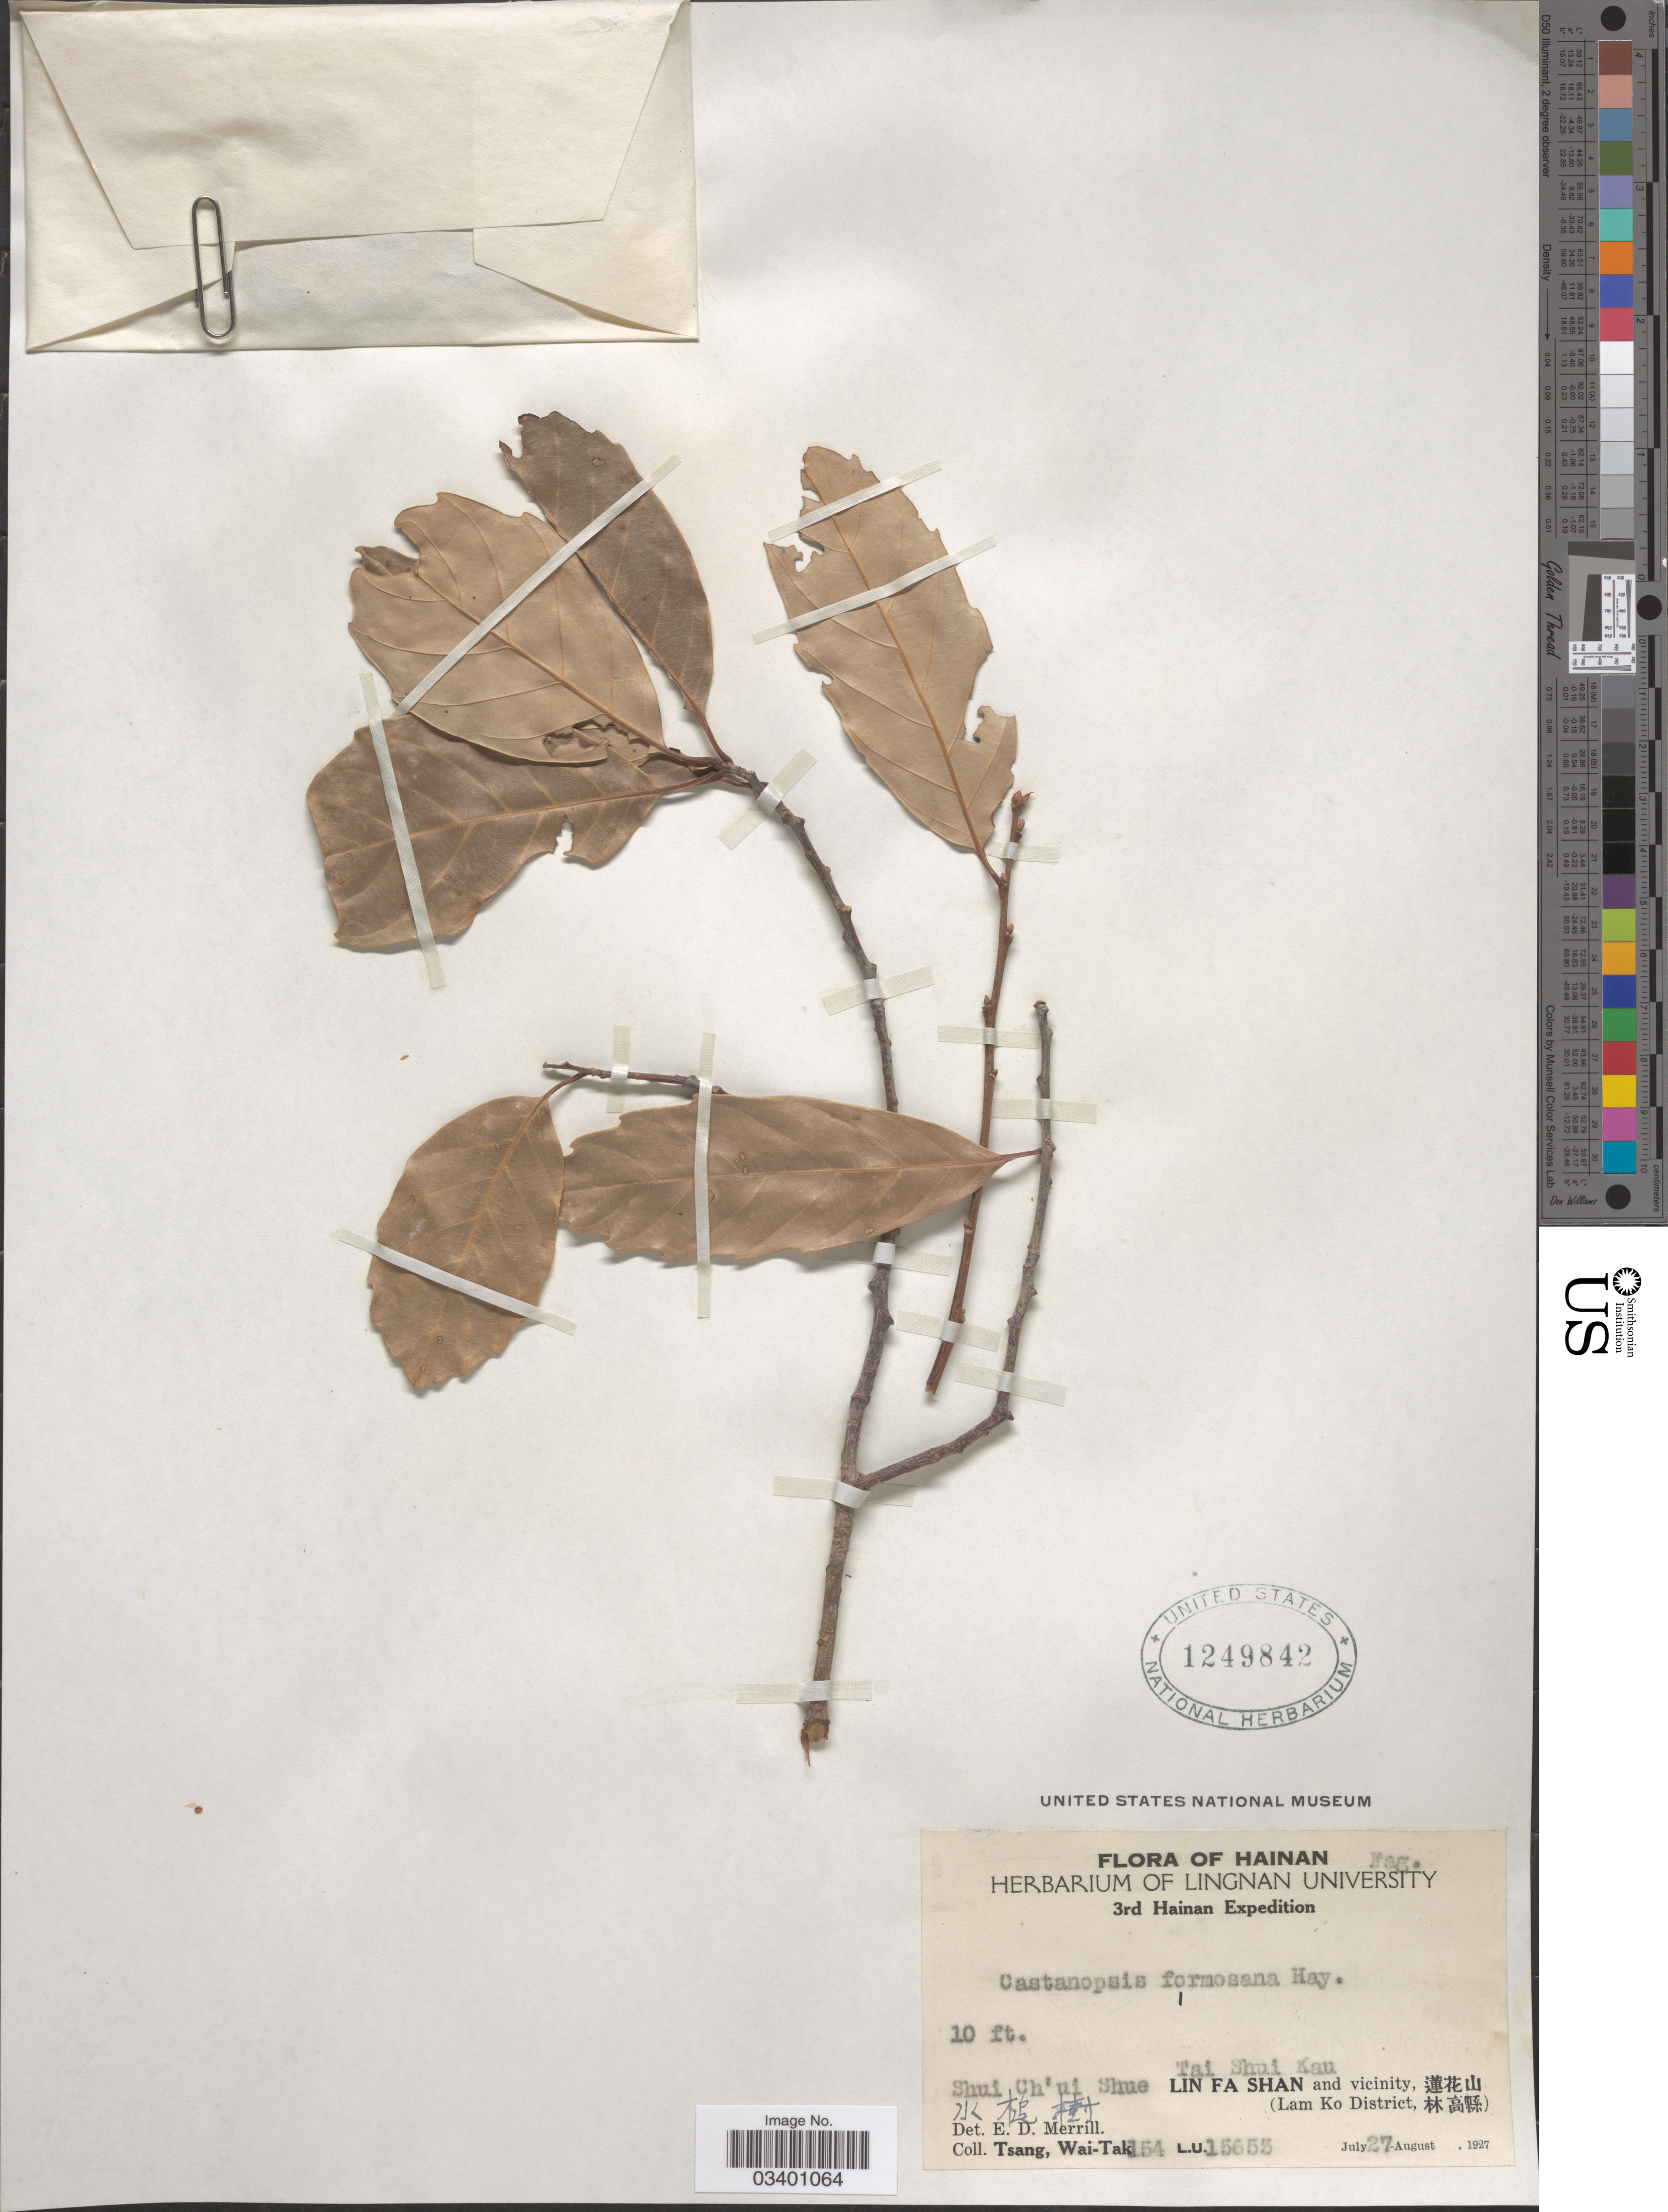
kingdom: Plantae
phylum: Tracheophyta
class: Magnoliopsida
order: Fagales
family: Fagaceae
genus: Castanopsis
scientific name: Castanopsis formosana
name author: (Skan) Hayata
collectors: W. T. Tsang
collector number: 154 L.U. 15653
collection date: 1927-07-27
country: China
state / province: Hainan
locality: Tai Shui Kau. Lin Fa Shan and vicinity, (Lam Ko District.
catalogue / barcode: US 1249842